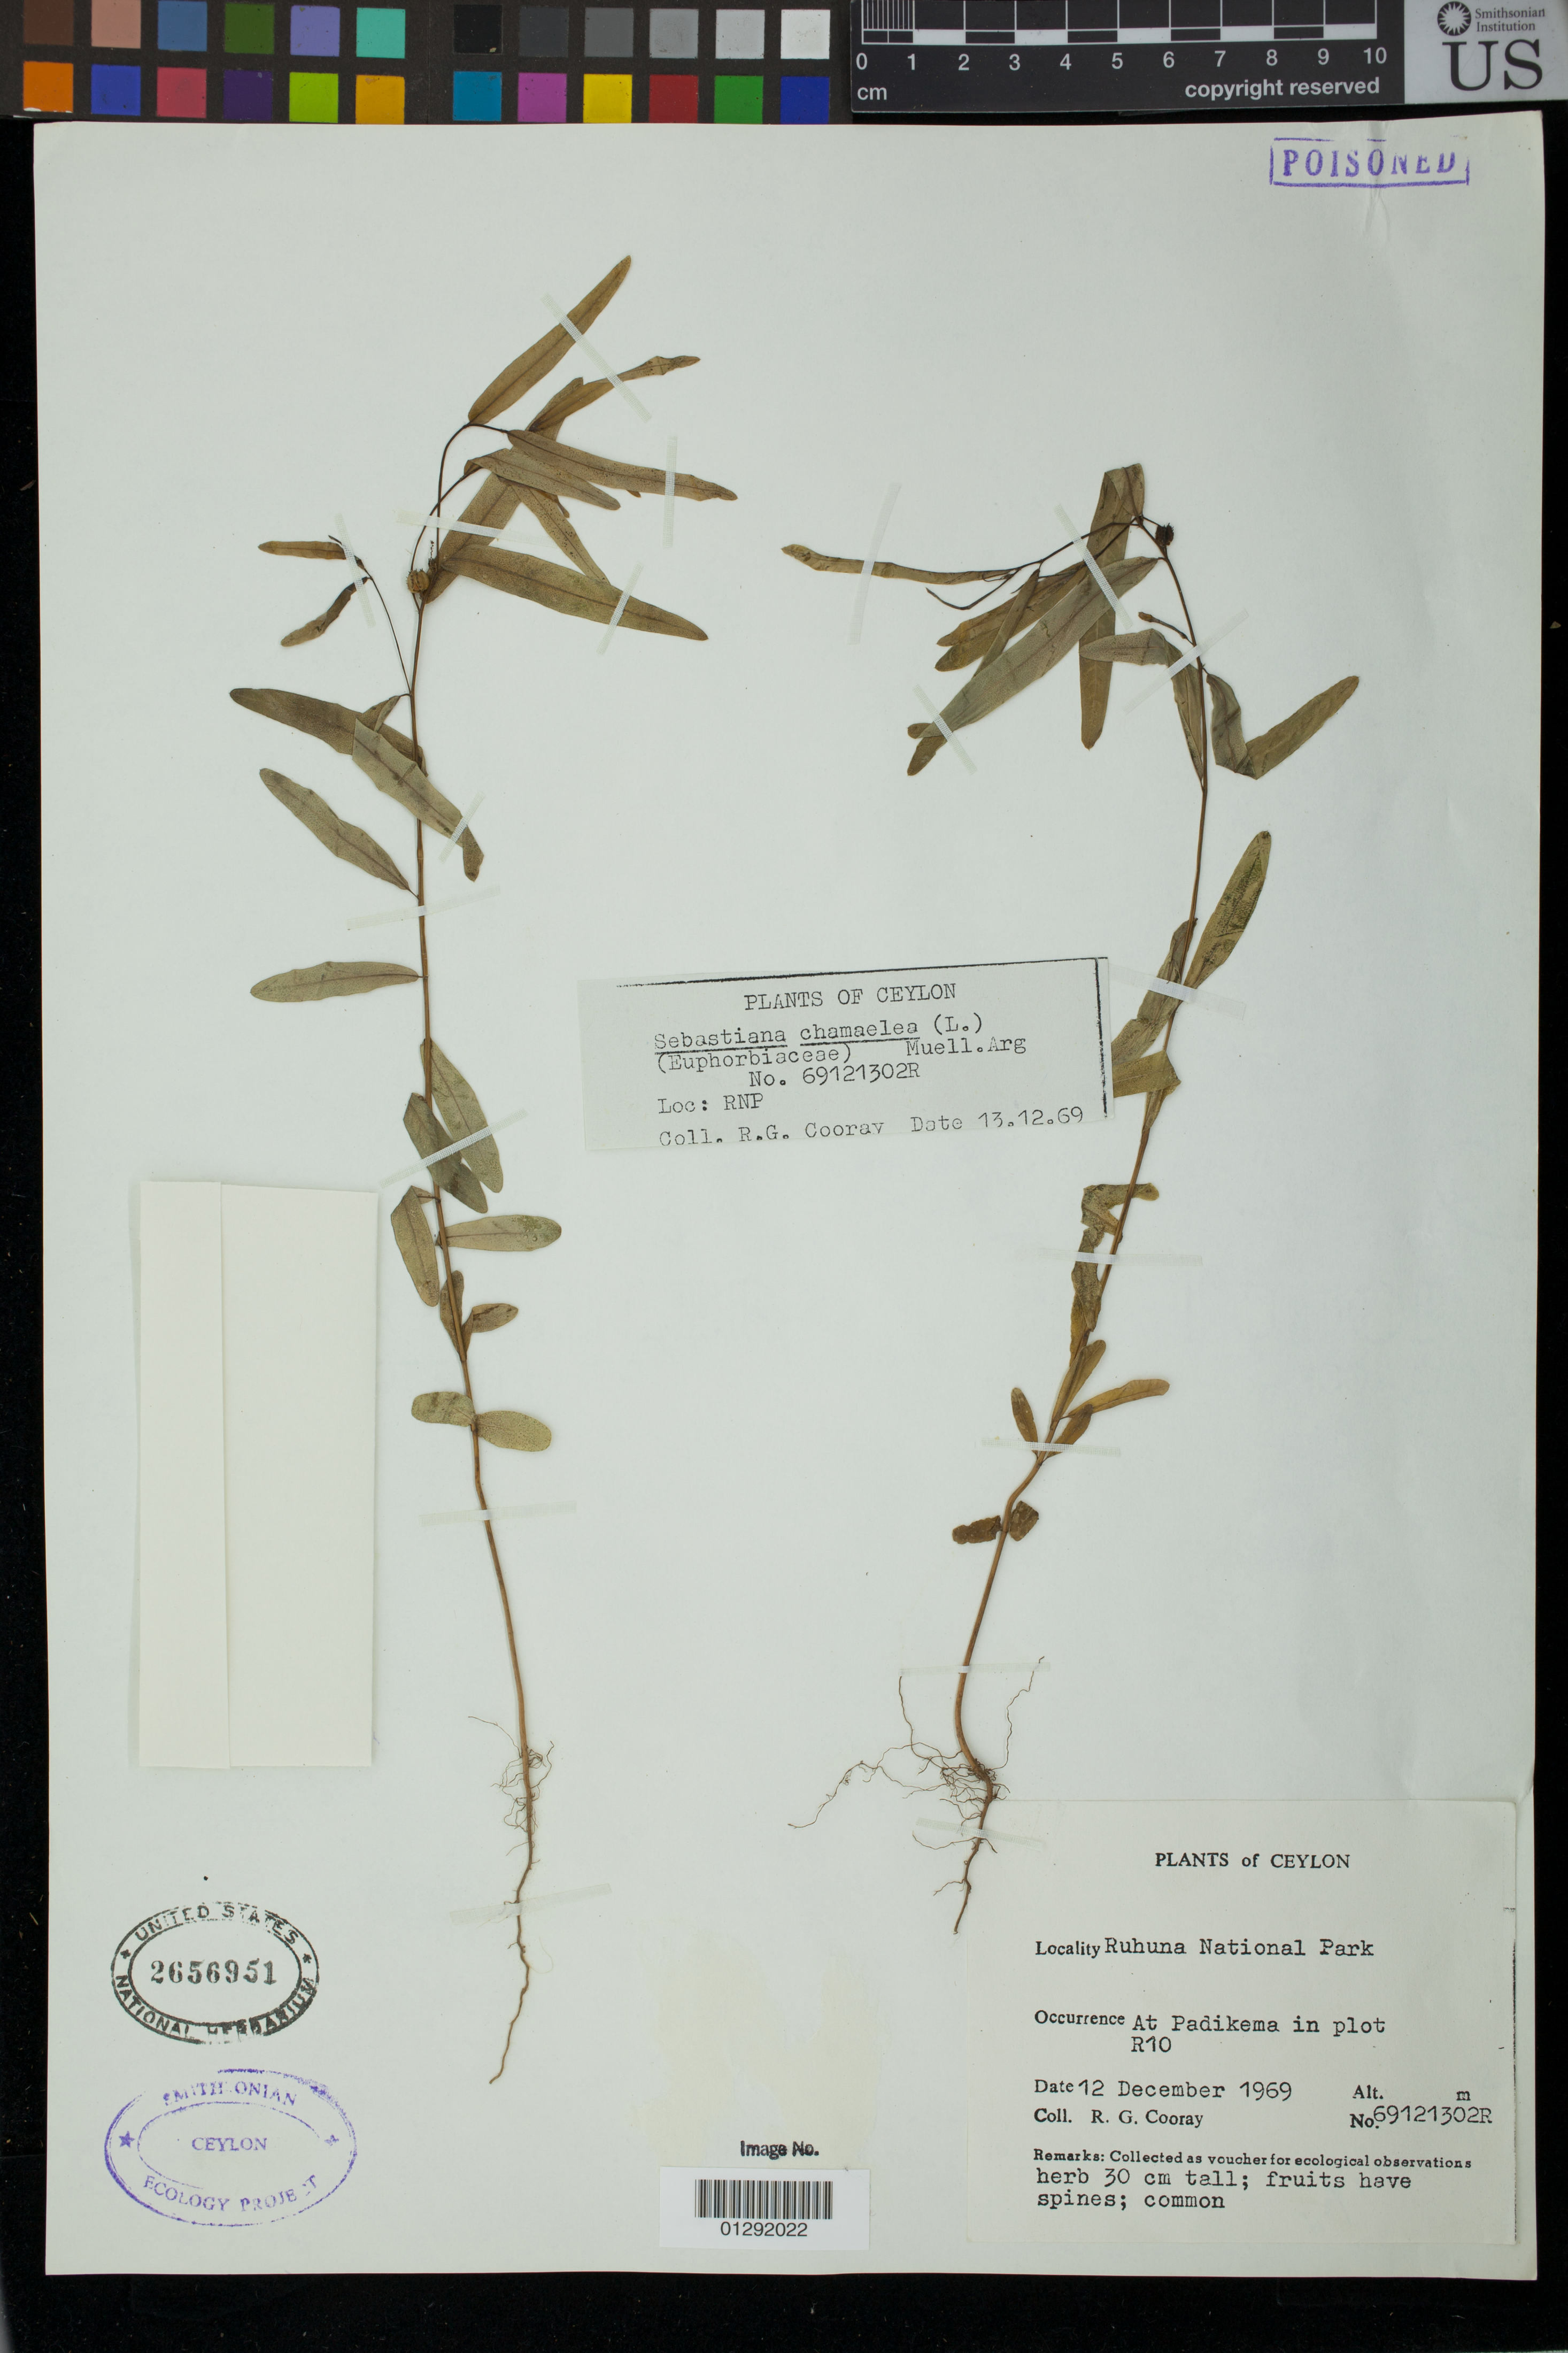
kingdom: Plantae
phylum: Tracheophyta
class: Magnoliopsida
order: Malpighiales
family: Euphorbiaceae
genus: Sebastiania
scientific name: Sebastiania chamaelea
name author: (L.) Müll. Arg.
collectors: R. Cooray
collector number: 69121302R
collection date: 1969-12-12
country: Sri Lanka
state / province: Southern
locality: Ceylon. Ruhuna National Park. At Padikema in plot R10.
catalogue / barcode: US 2656951